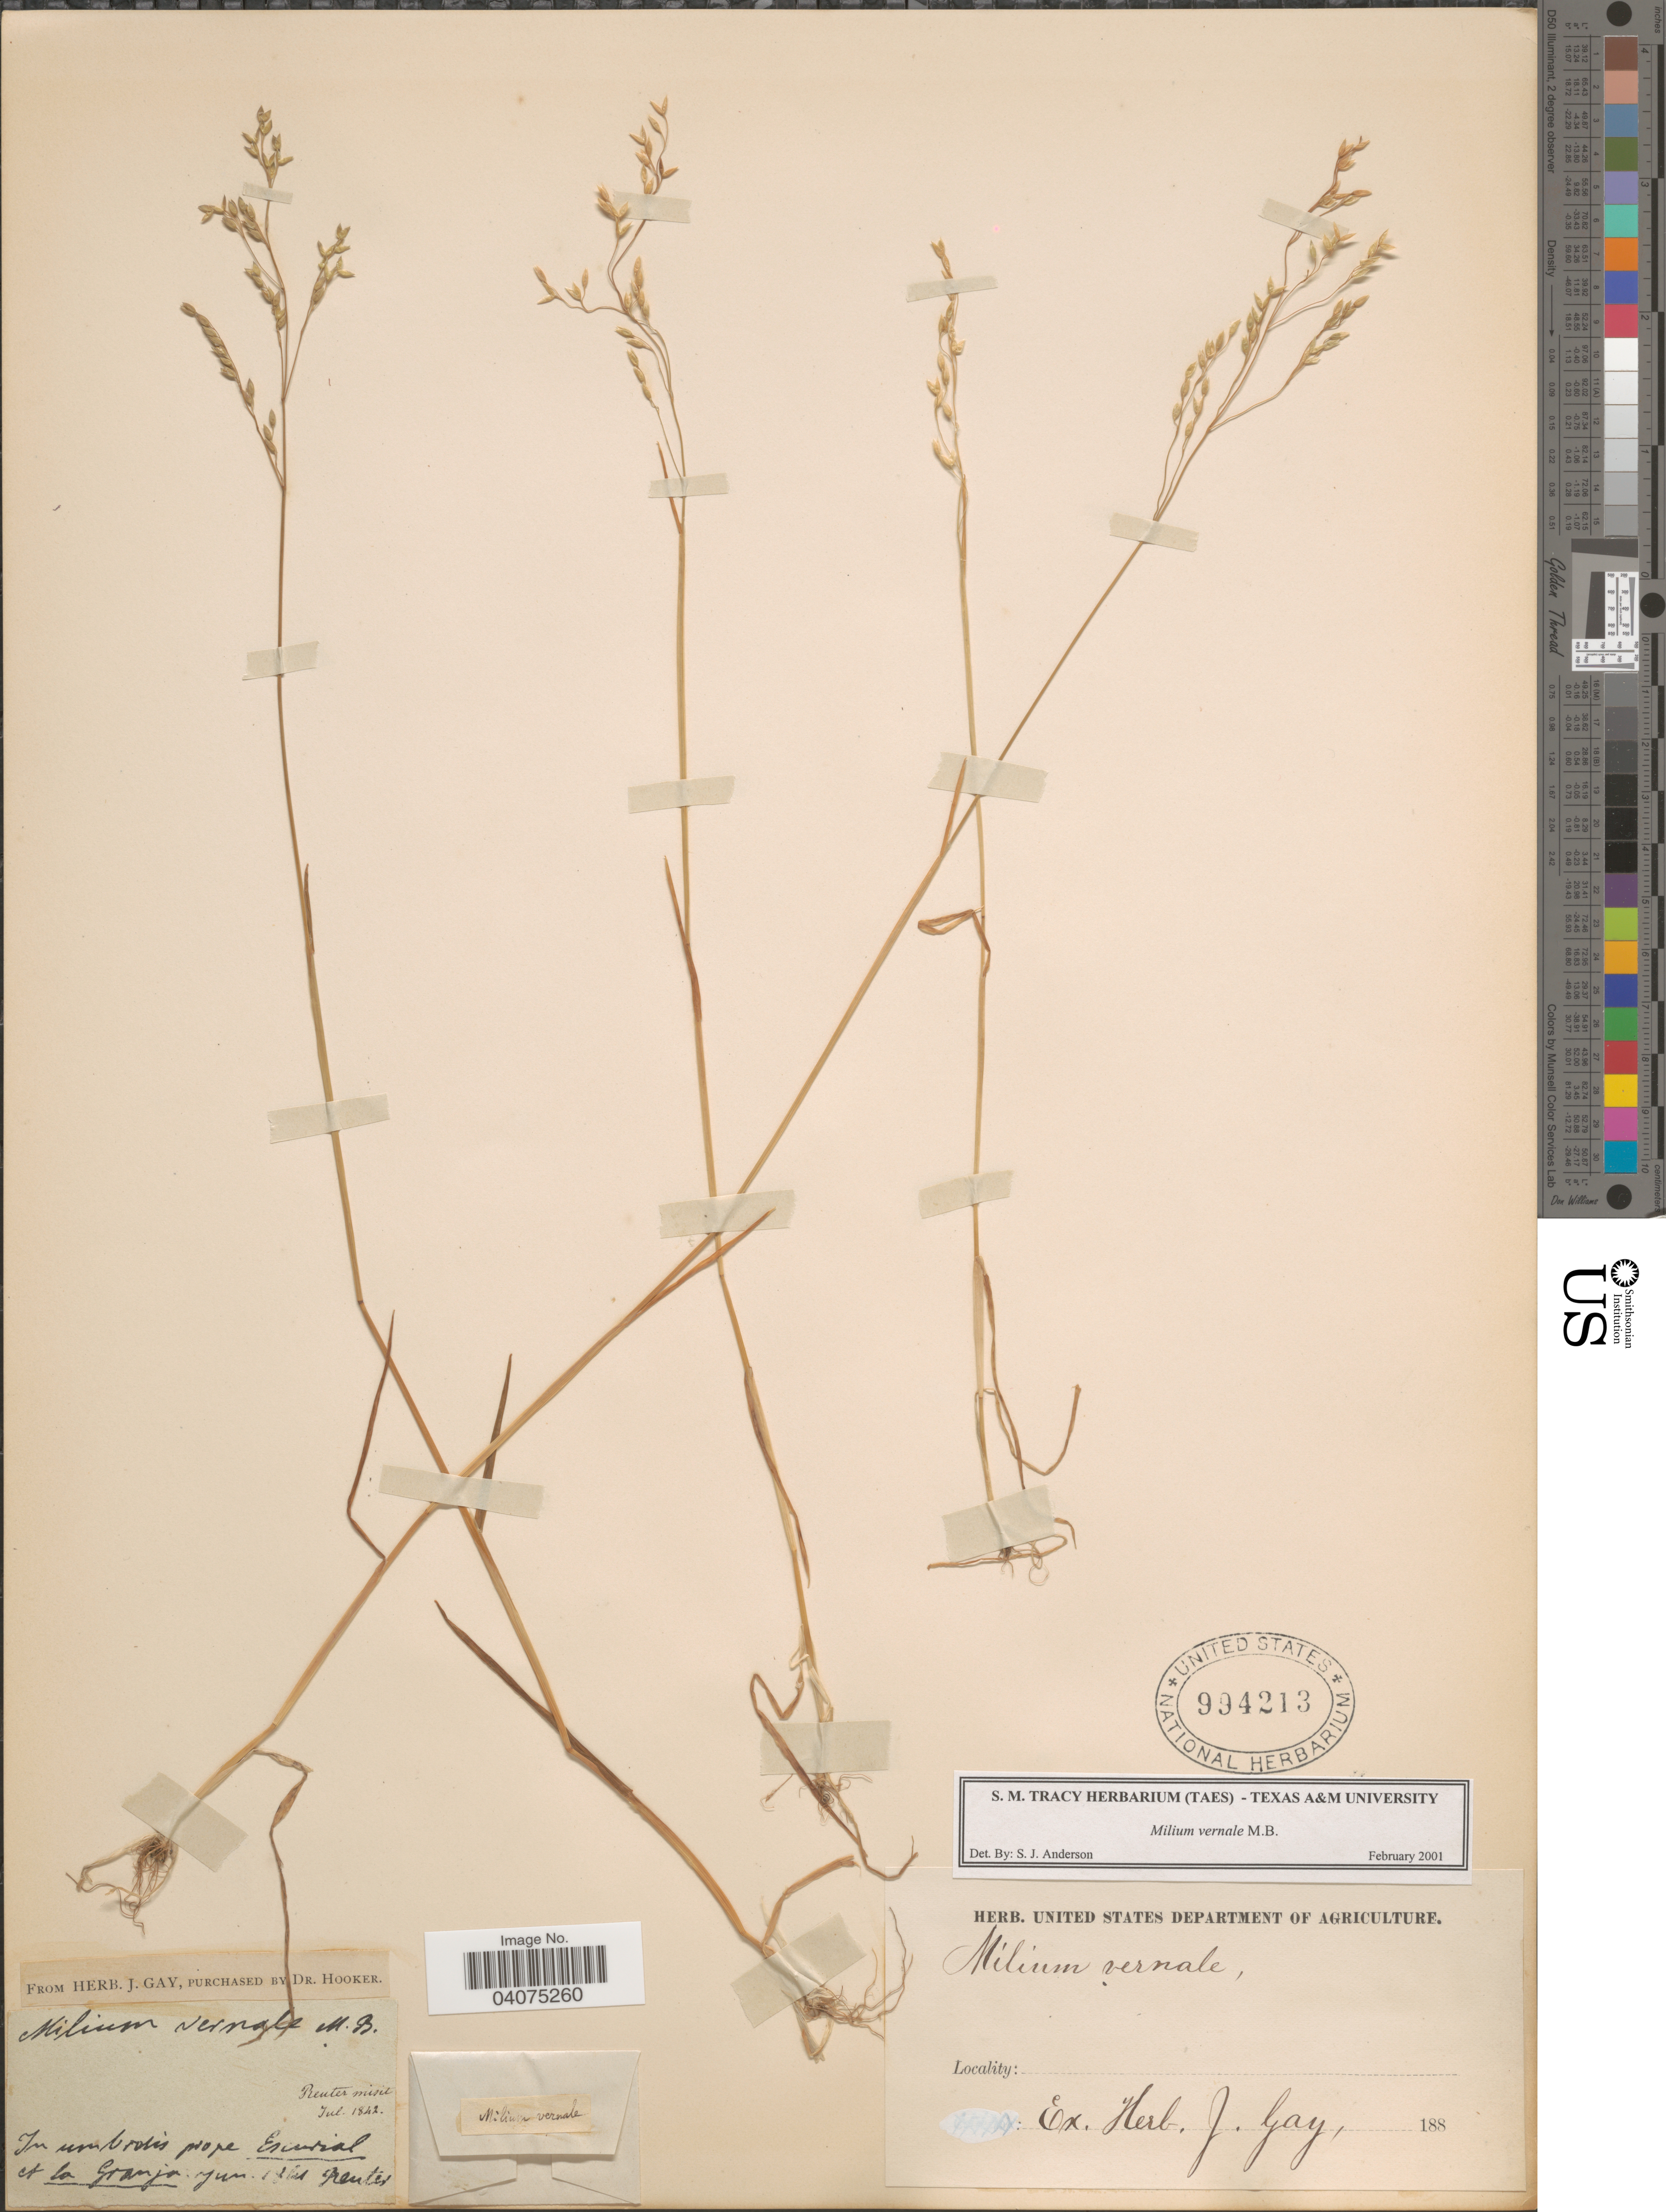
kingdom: Plantae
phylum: Tracheophyta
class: Liliopsida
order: Poales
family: Poaceae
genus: Milium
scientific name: Milium vernale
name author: M. Bieb.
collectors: -. Reuter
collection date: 1861-06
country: Spain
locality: In umbrosis prope Escurial et la Granja.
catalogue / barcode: US 994213